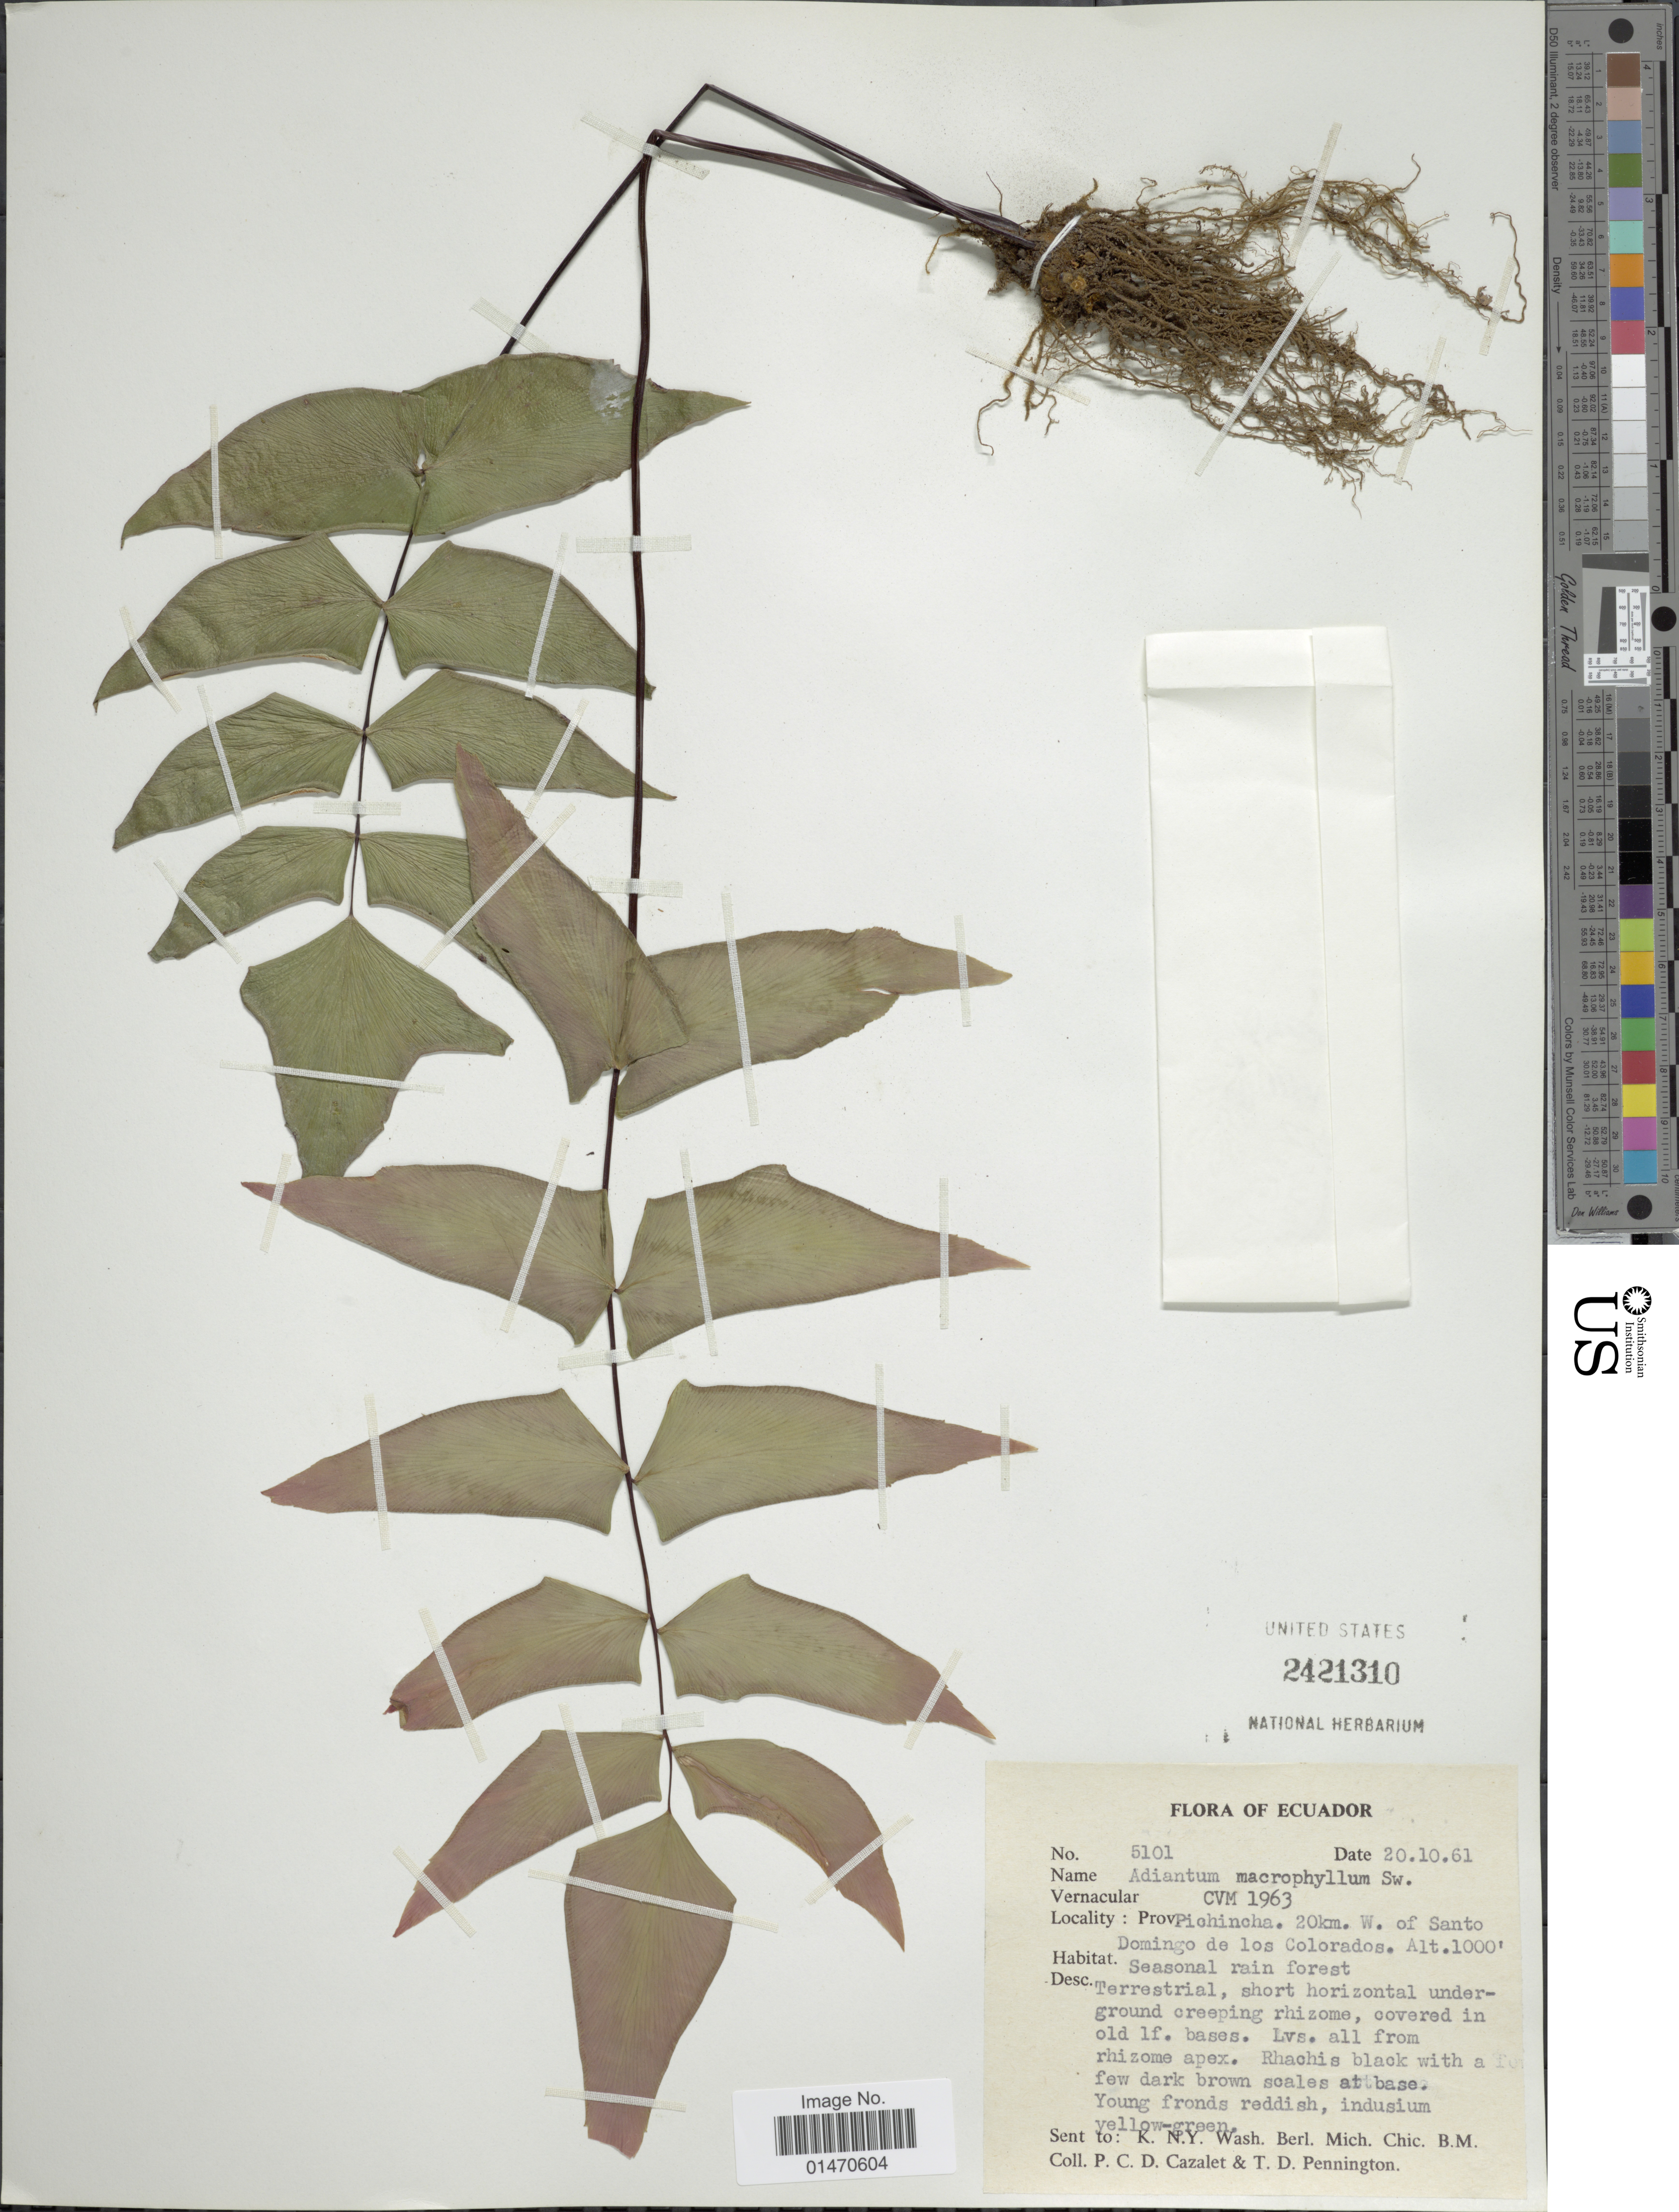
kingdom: Plantae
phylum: Tracheophyta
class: Polypodiopsida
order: Polypodiales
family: Pteridaceae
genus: Adiantum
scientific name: Adiantum macrophyllum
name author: Sw.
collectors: P. C. D. Cazalet & T. D. Pennington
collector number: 5101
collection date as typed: Transcribed d/m/y: 20/10/61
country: Ecuador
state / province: Pichincha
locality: Prov. Pichincha, 20km W of Santo Domingo de los Colorados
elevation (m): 305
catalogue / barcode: US 2421310